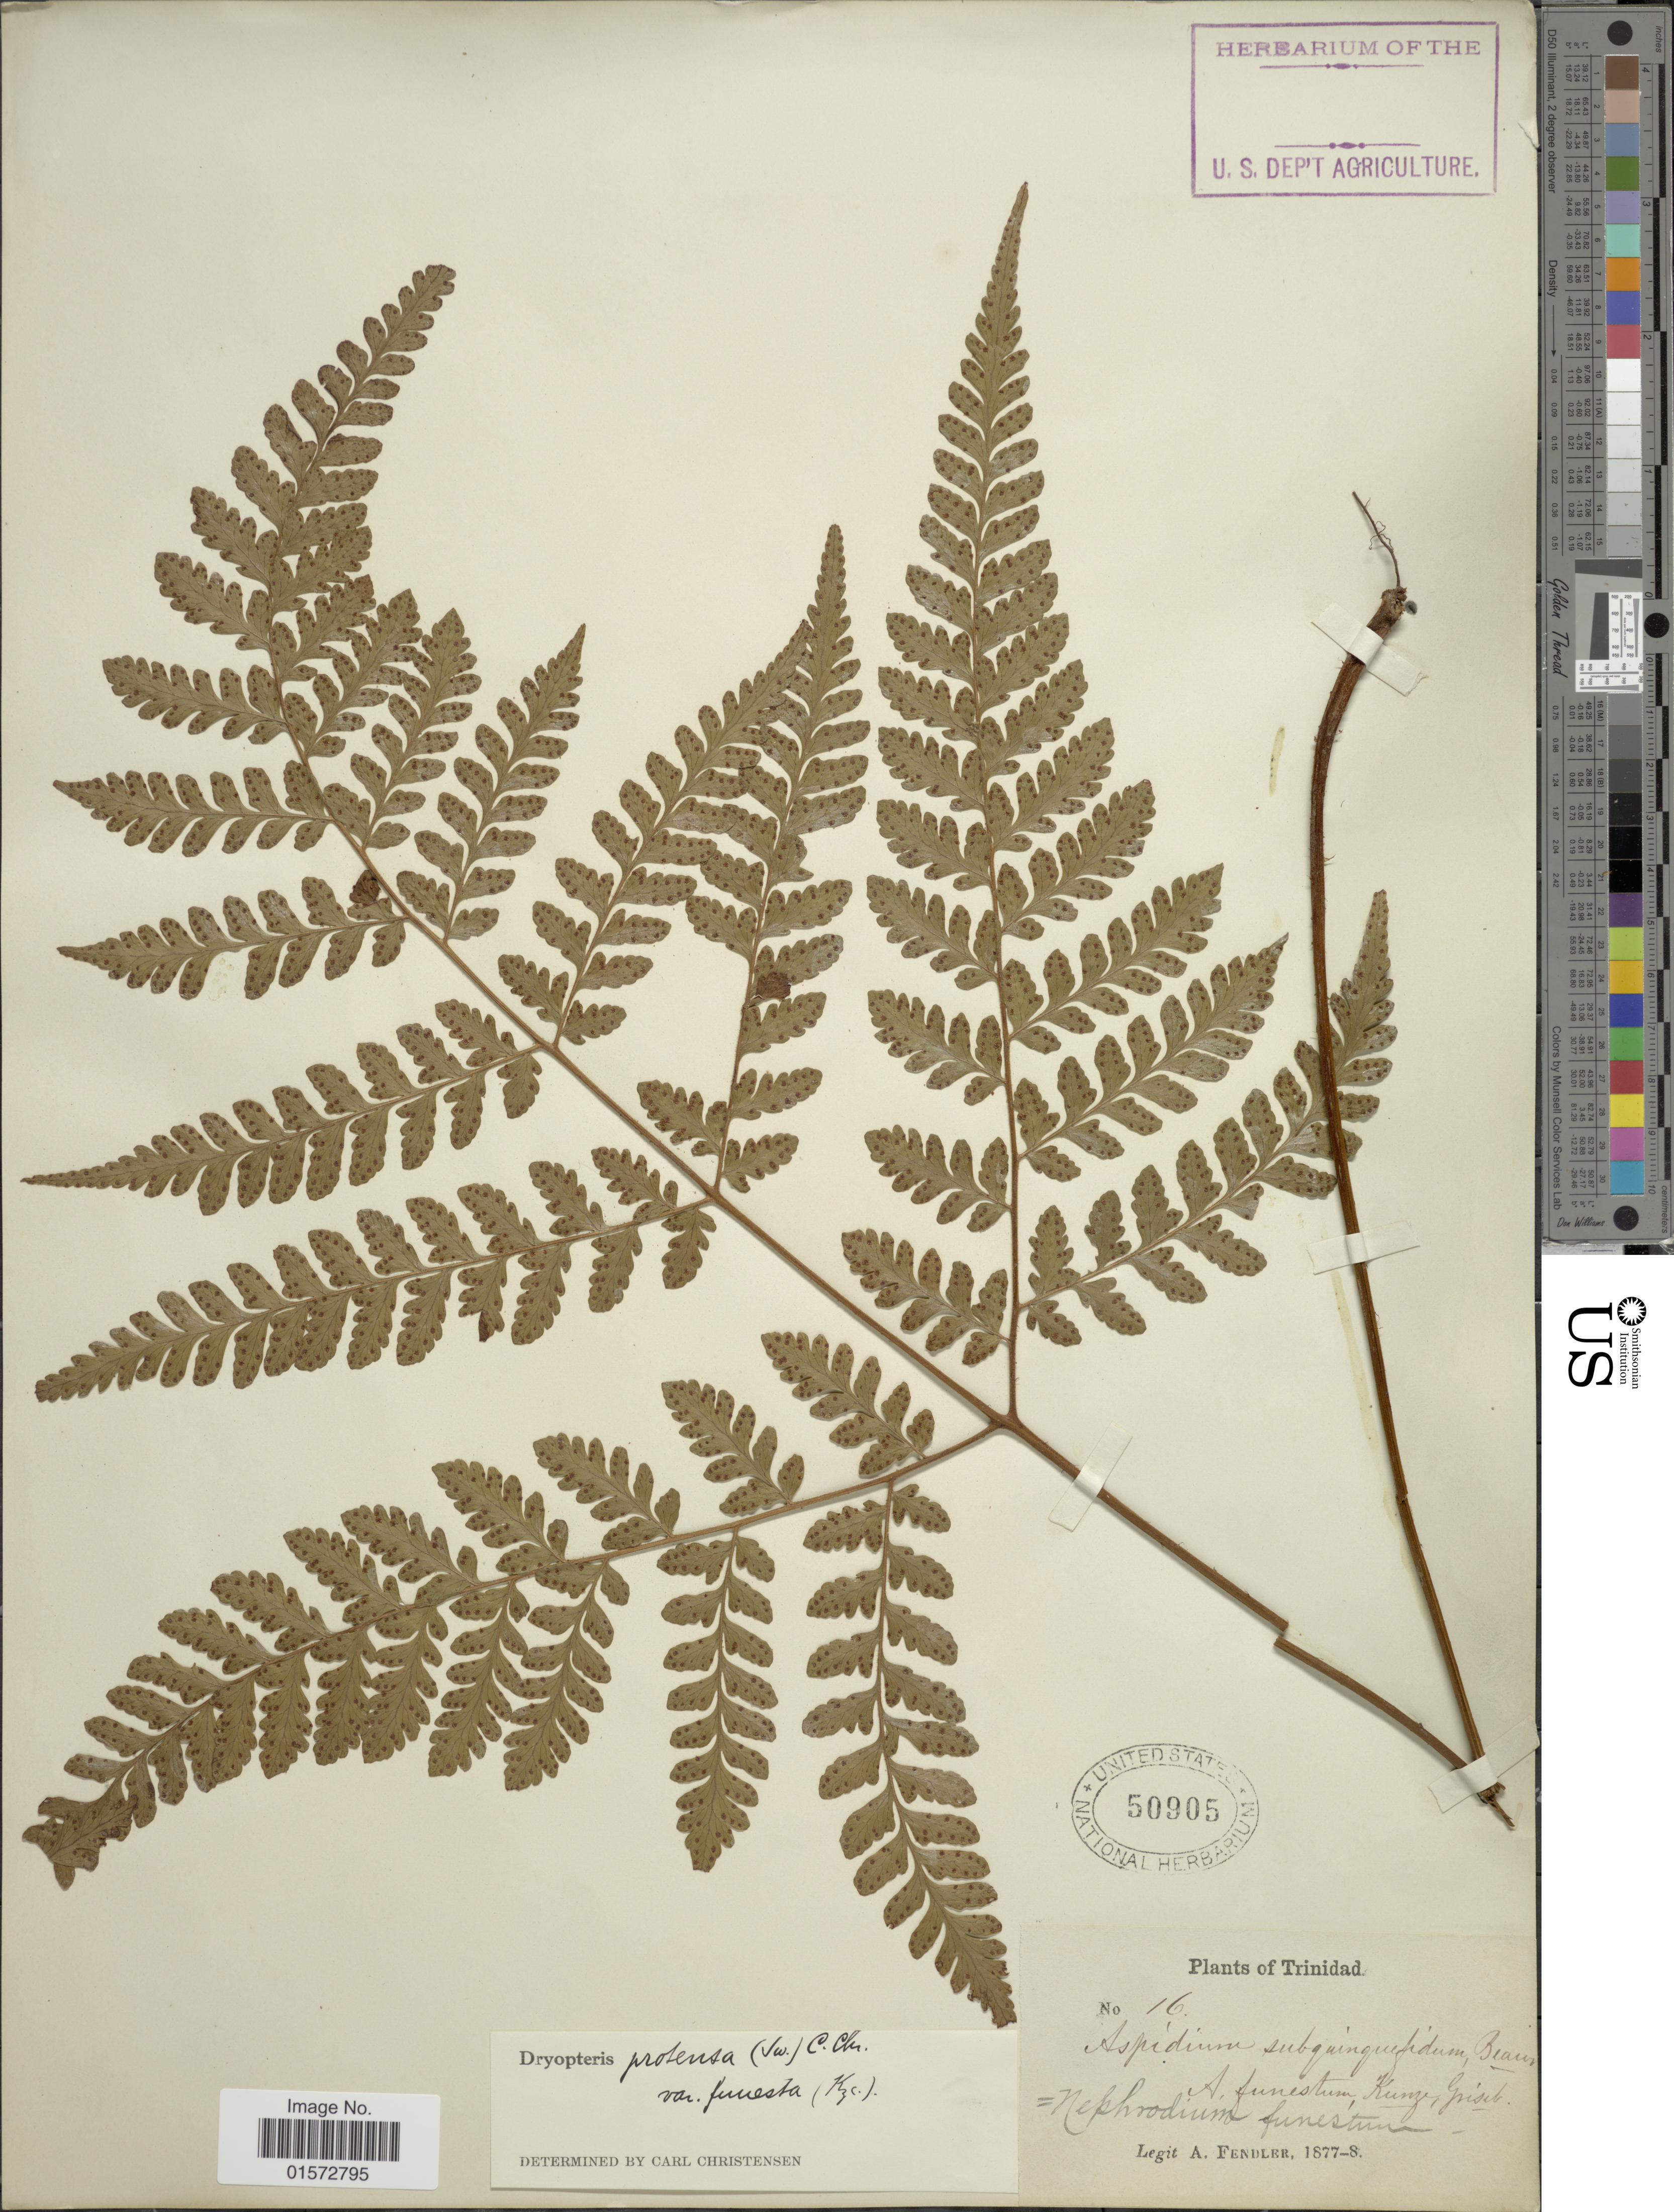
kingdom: Plantae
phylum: Tracheophyta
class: Polypodiopsida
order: Polypodiales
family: Tectariaceae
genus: Triplophyllum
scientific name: Triplophyllum funestum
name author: (Kunze) Holttum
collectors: A. Fendler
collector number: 16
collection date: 1877/1878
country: Trinidad and Tobago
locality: Trinidad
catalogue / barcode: US 50905